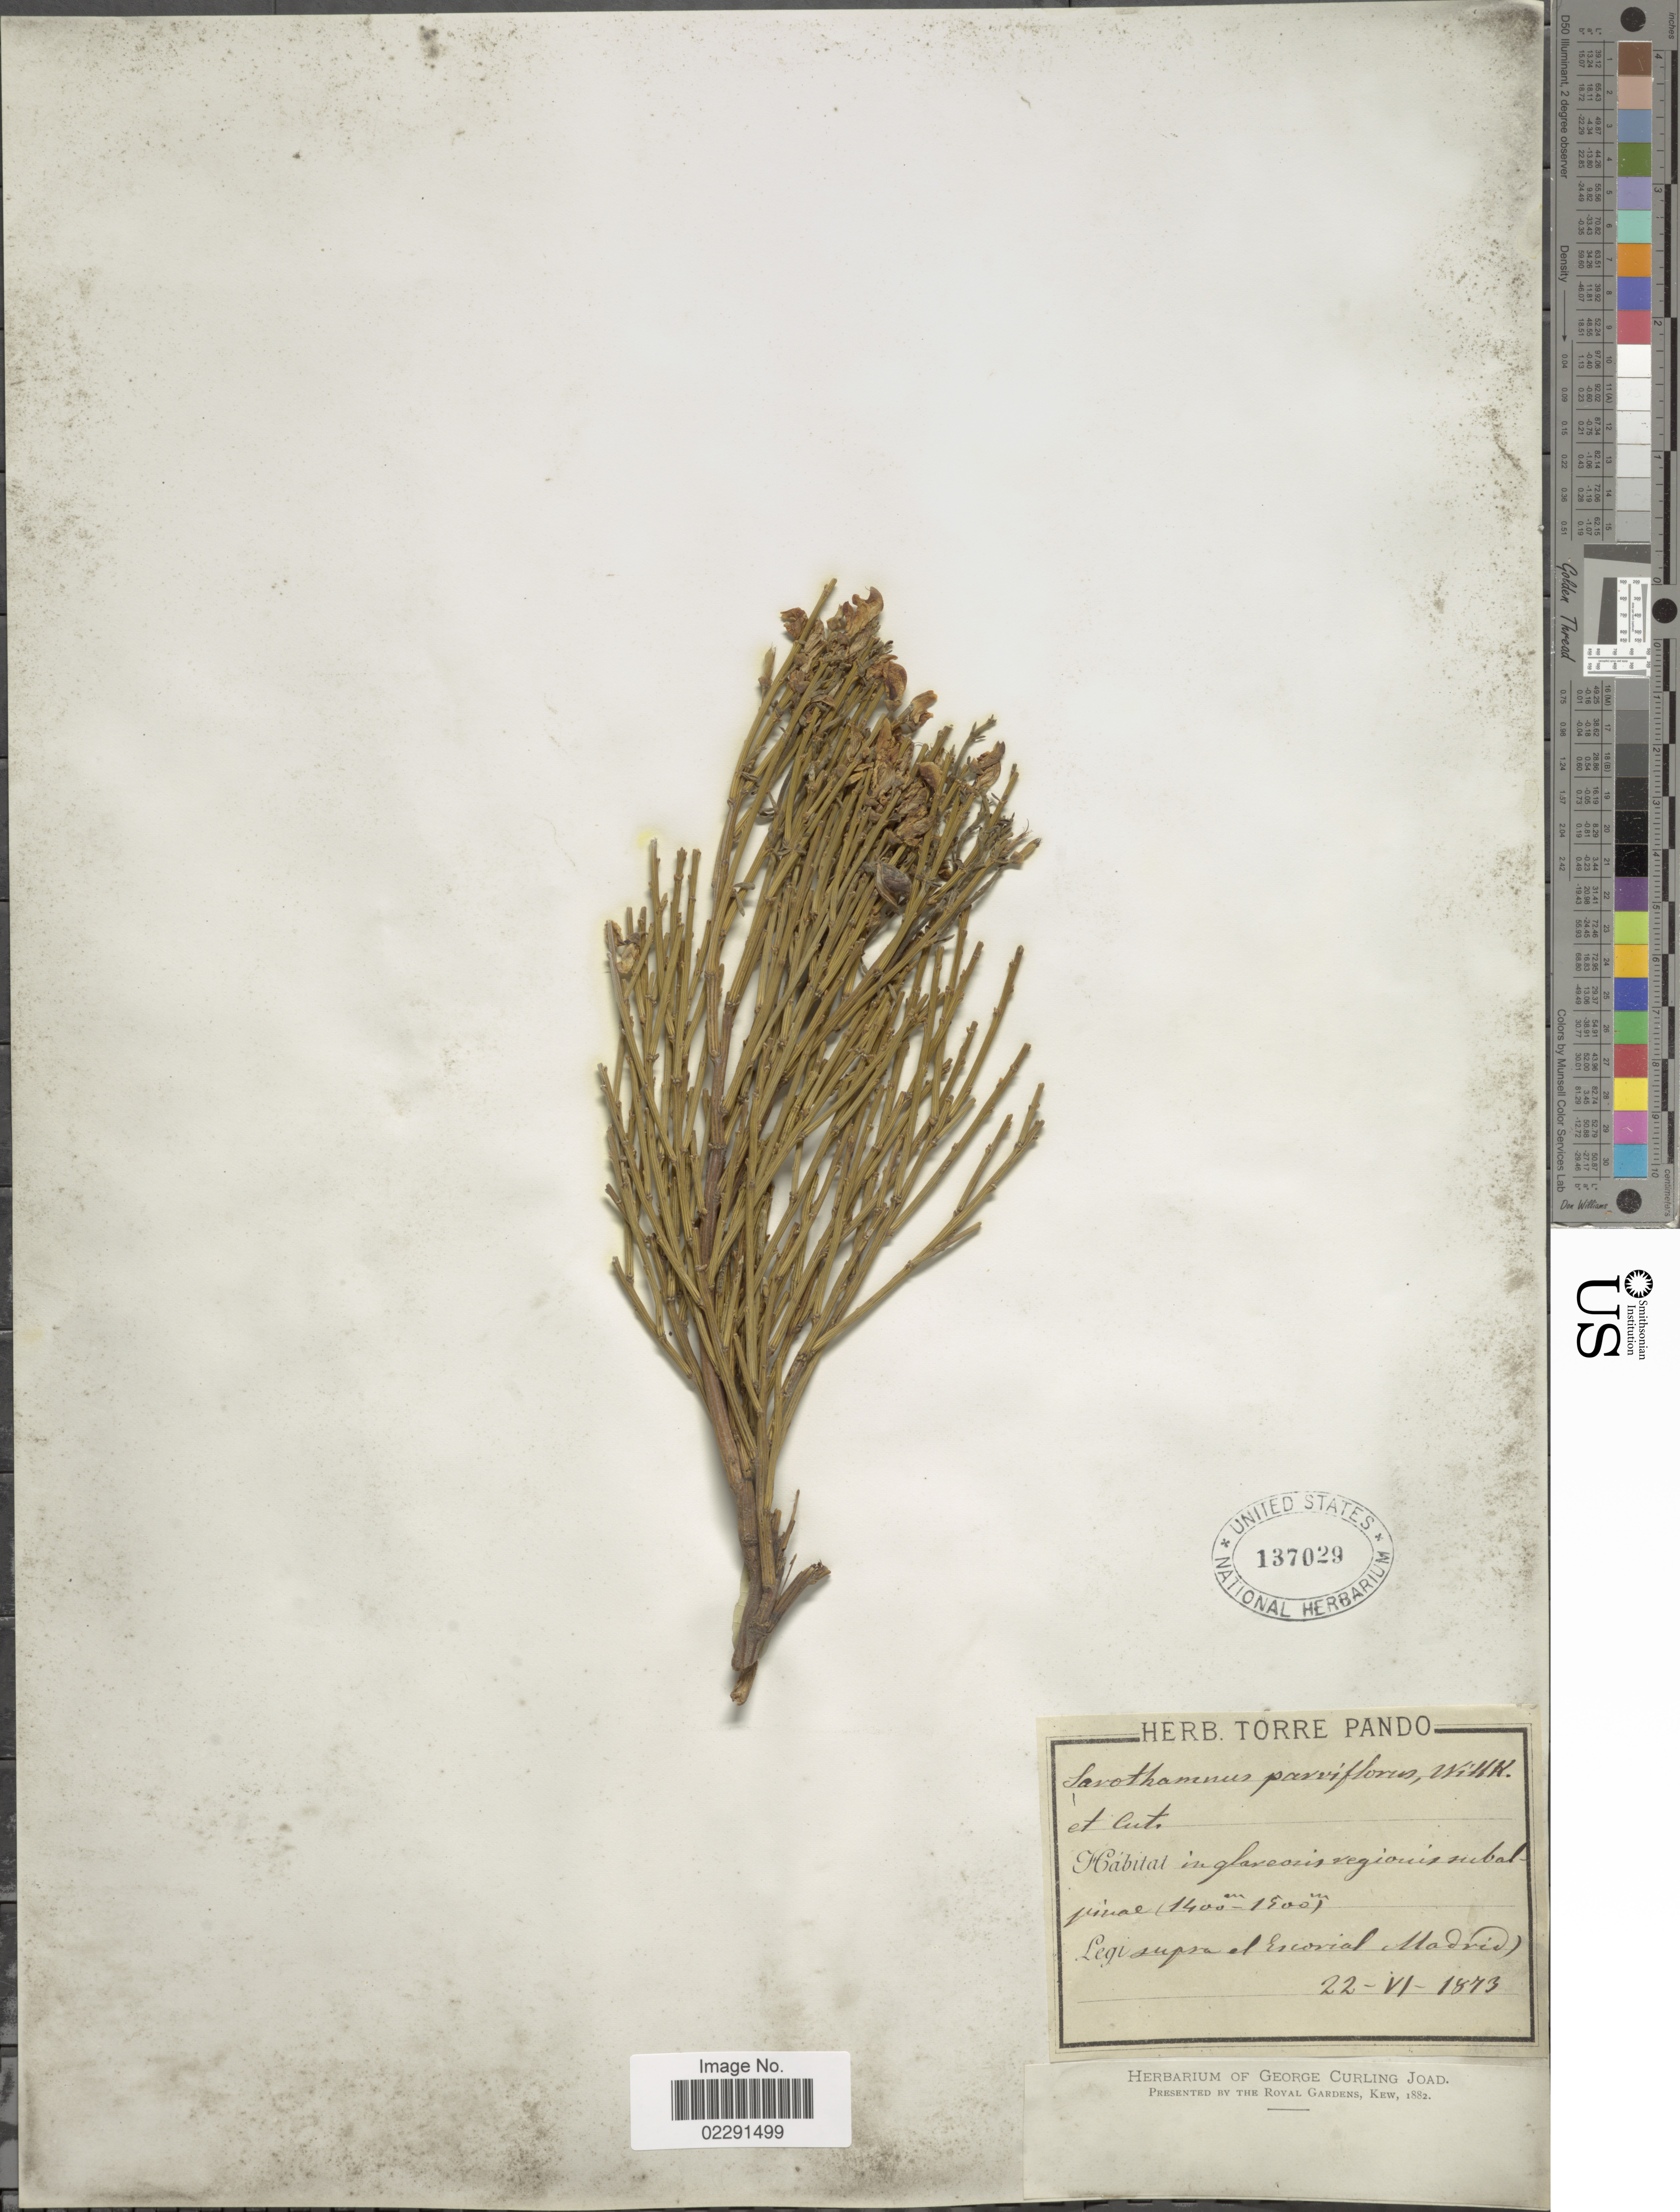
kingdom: Plantae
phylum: Tracheophyta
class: Magnoliopsida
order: Fabales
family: Fabaceae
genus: Cytisus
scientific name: Cytisus multiflorus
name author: (L'Hér.) Sweet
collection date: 1873-06-22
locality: In gareosis regionis subalpinae. [interpreted]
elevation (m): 1400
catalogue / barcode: US 137029